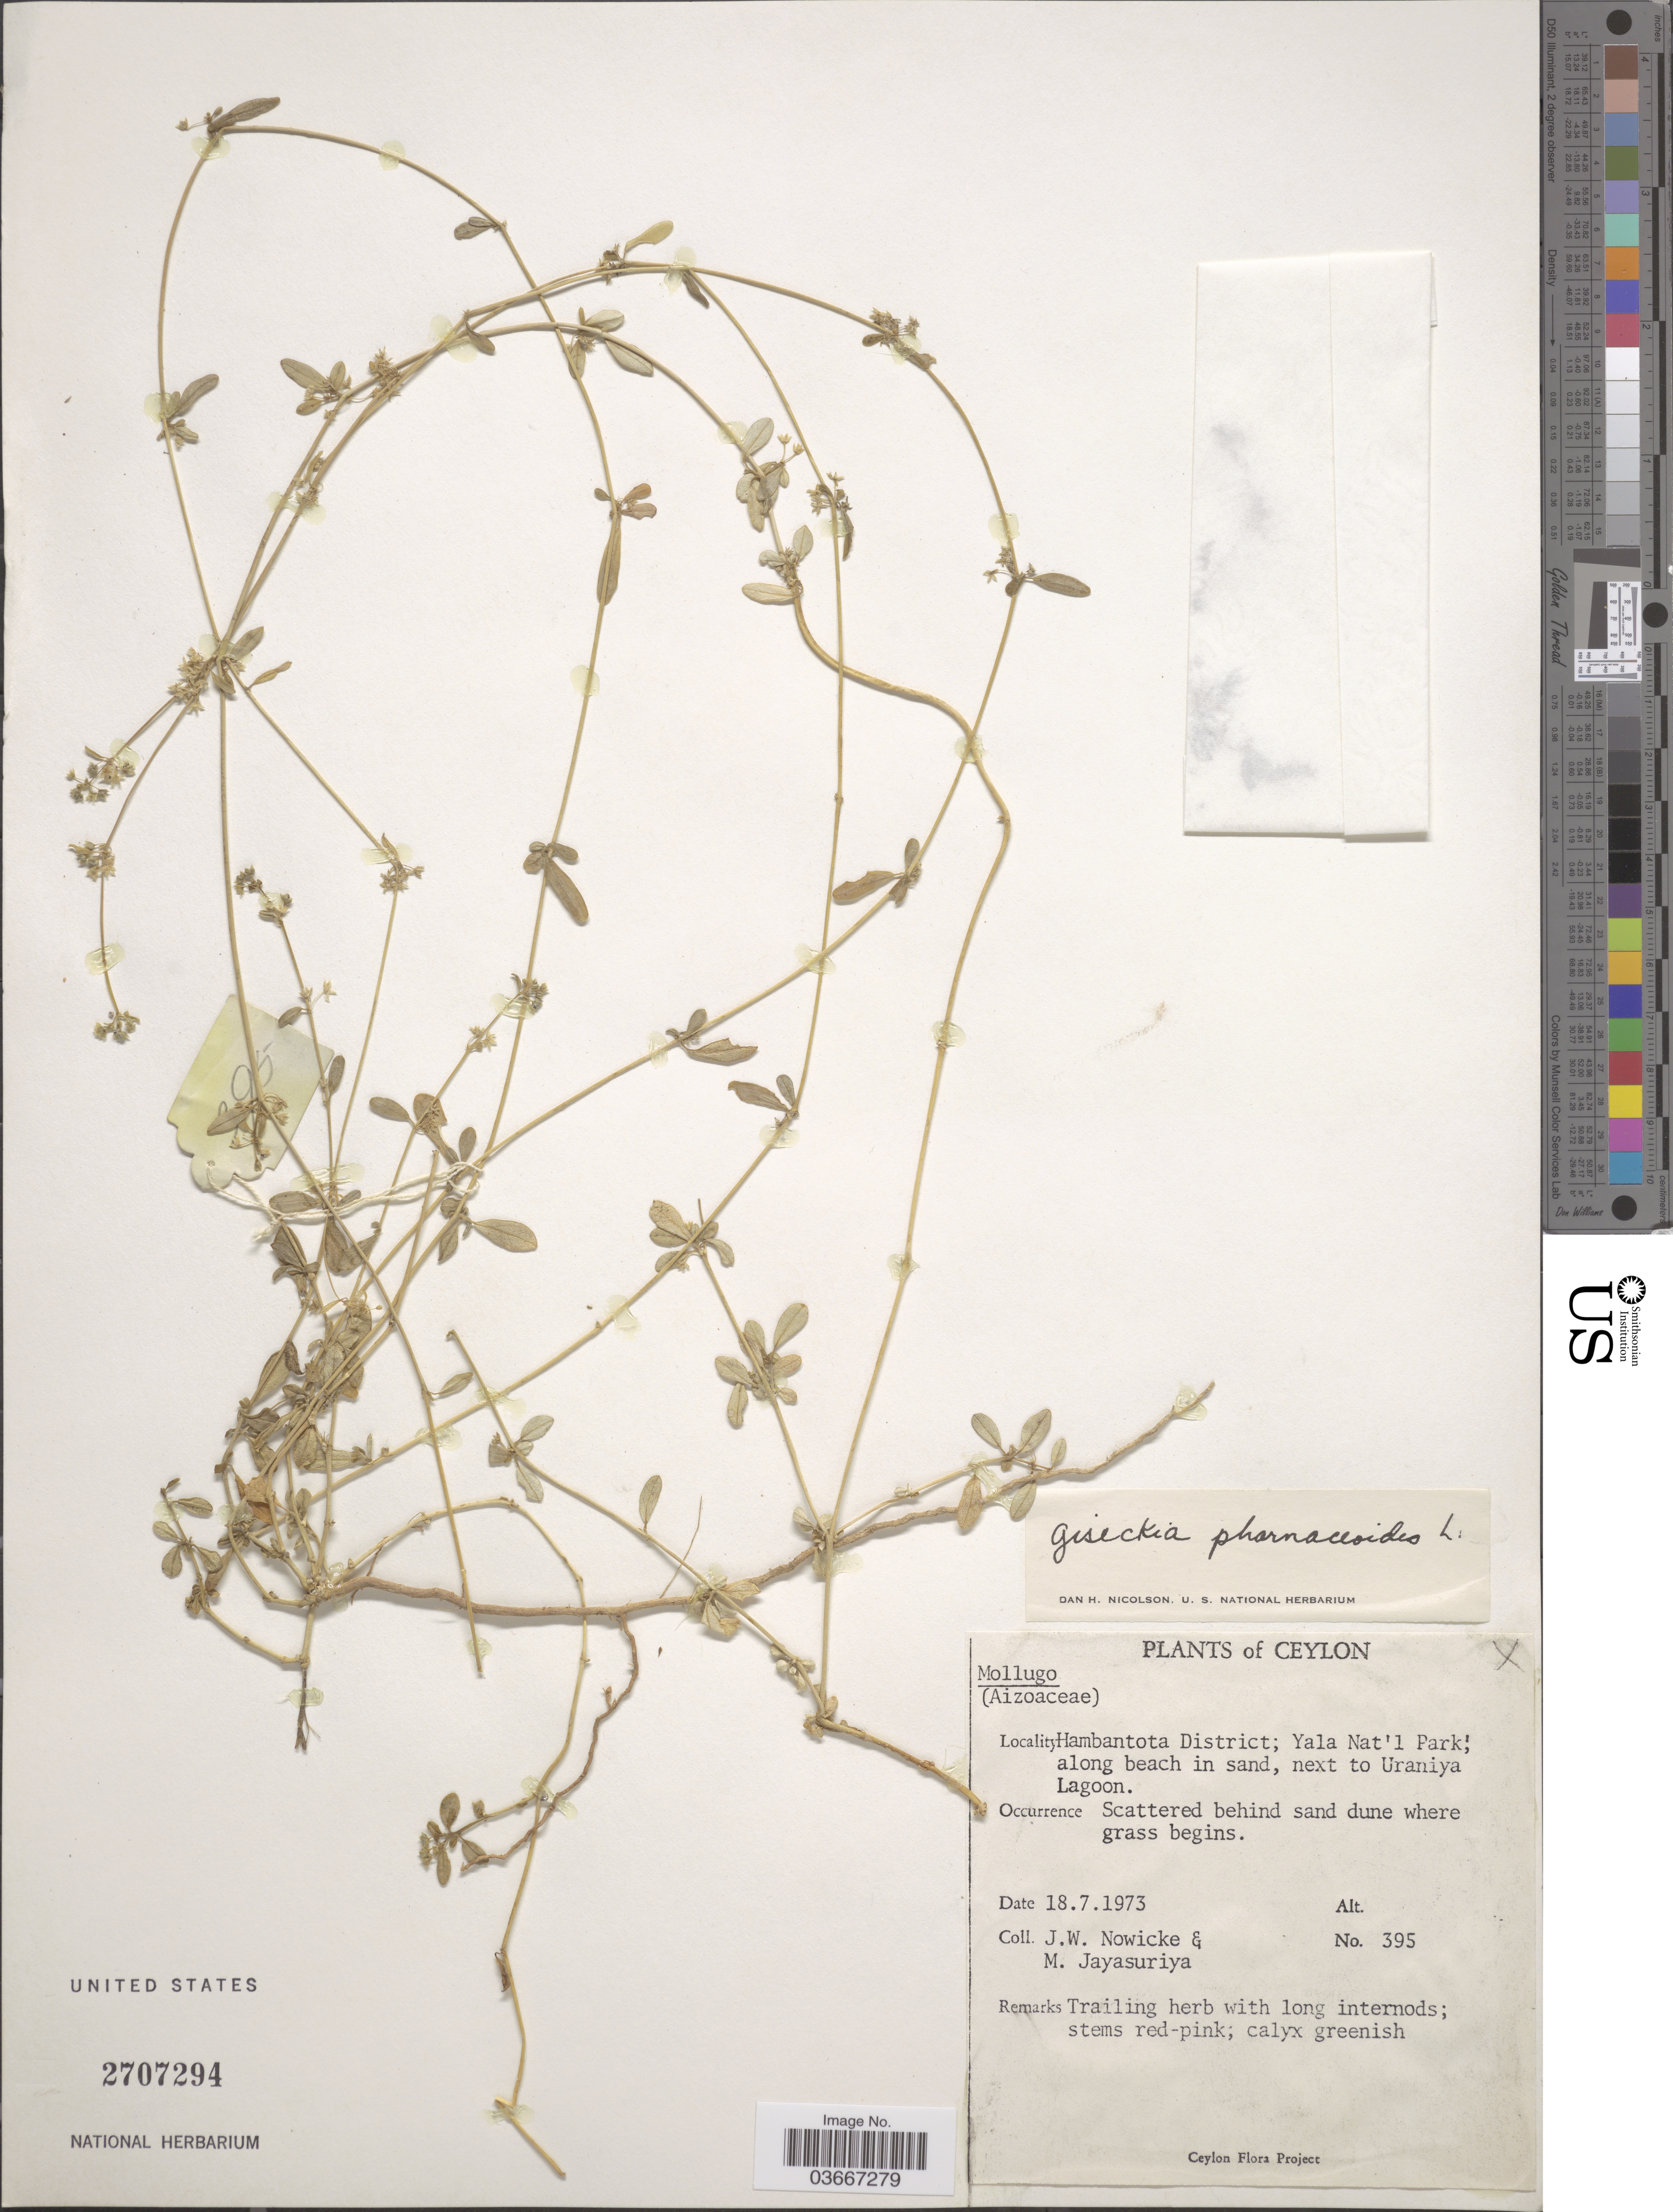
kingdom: Plantae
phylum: Tracheophyta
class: Magnoliopsida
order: Caryophyllales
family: Gisekiaceae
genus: Gisekia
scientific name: Gisekia sp.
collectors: J. W. Nowicke & M. Jayasuriya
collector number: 395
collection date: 1973-07-18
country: Sri Lanka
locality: Ceylon. Hambantota District; Yala Nat'l Park; along beach in sand, next to Uraniya Lagoon.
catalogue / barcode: US 2707294